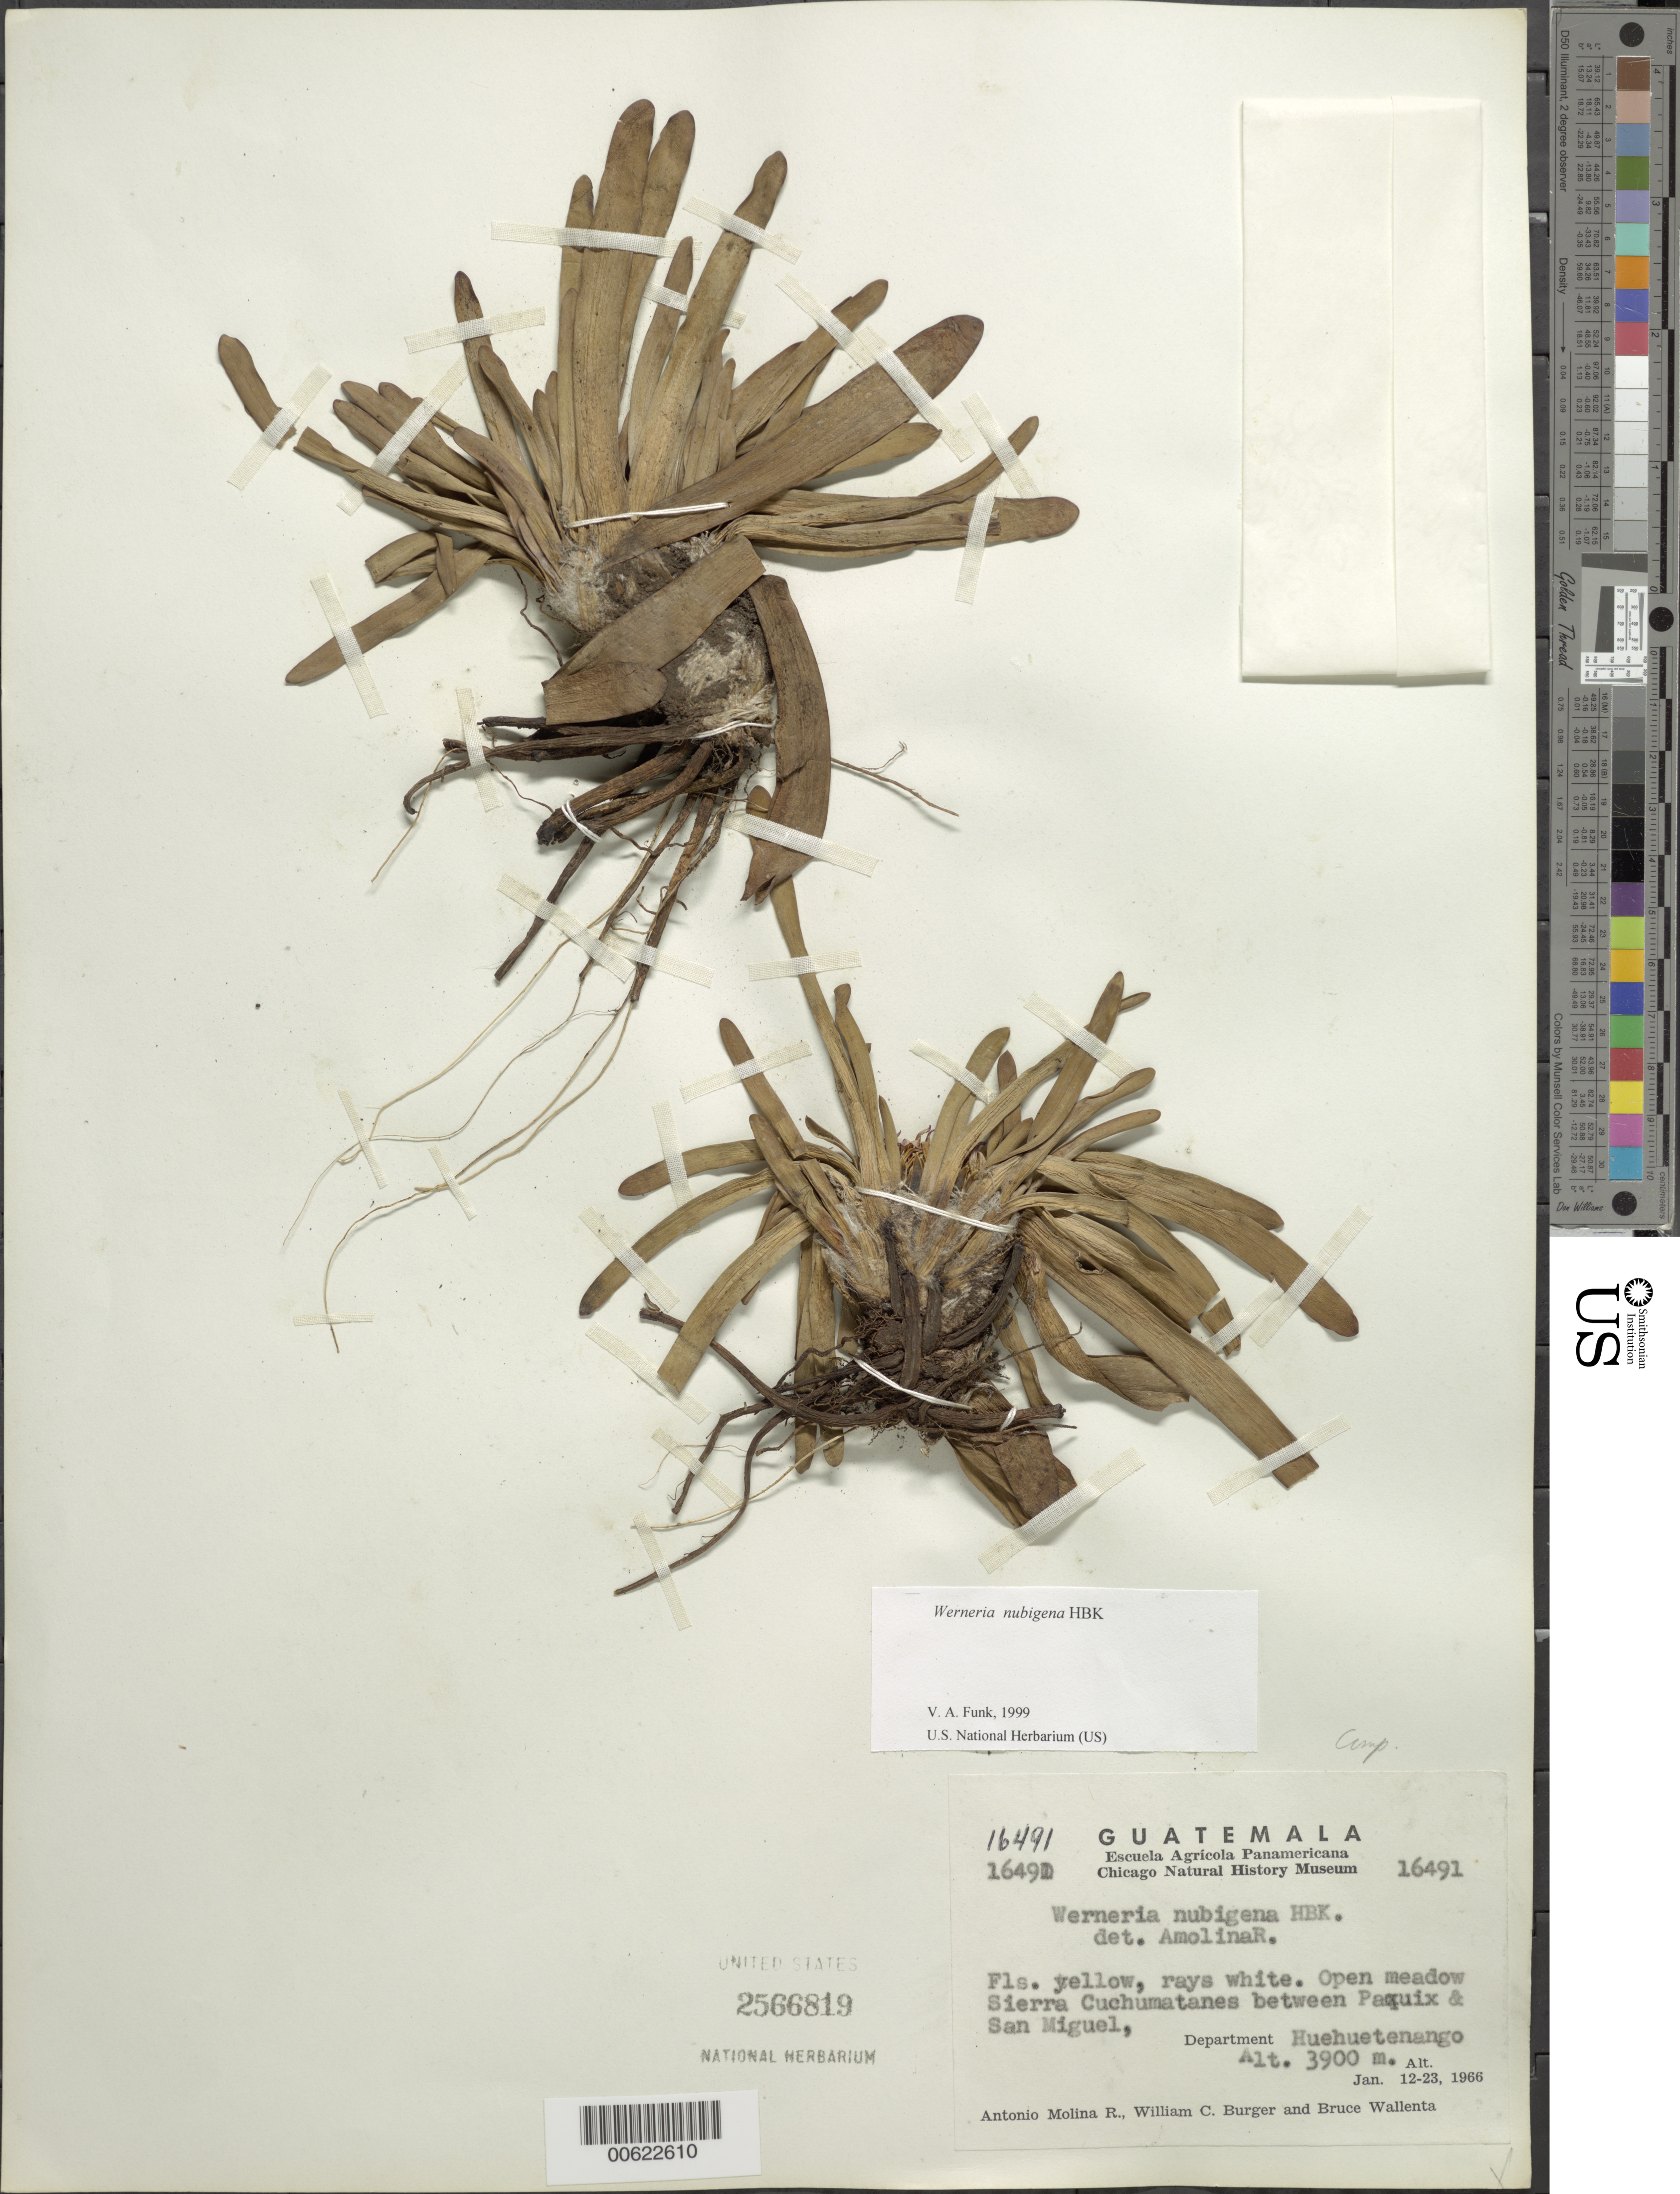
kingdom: Plantae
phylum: Tracheophyta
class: Magnoliopsida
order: Asterales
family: Asteraceae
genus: Werneria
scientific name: Werneria nubigena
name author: Kunth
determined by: Funk, Vicki A., (BOT), Smithsonian Institution - National Museum of Natural History (UNITED STATES)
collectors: A. Molina R., W. Burger & B. Wallenta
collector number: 16491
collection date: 1966-01-12/1966-01-23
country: Guatemala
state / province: Huehuetenango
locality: Sierra Cuchumatanes, between Paquix and San Miguel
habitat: Open meadow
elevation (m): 3900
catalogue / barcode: US 2566819